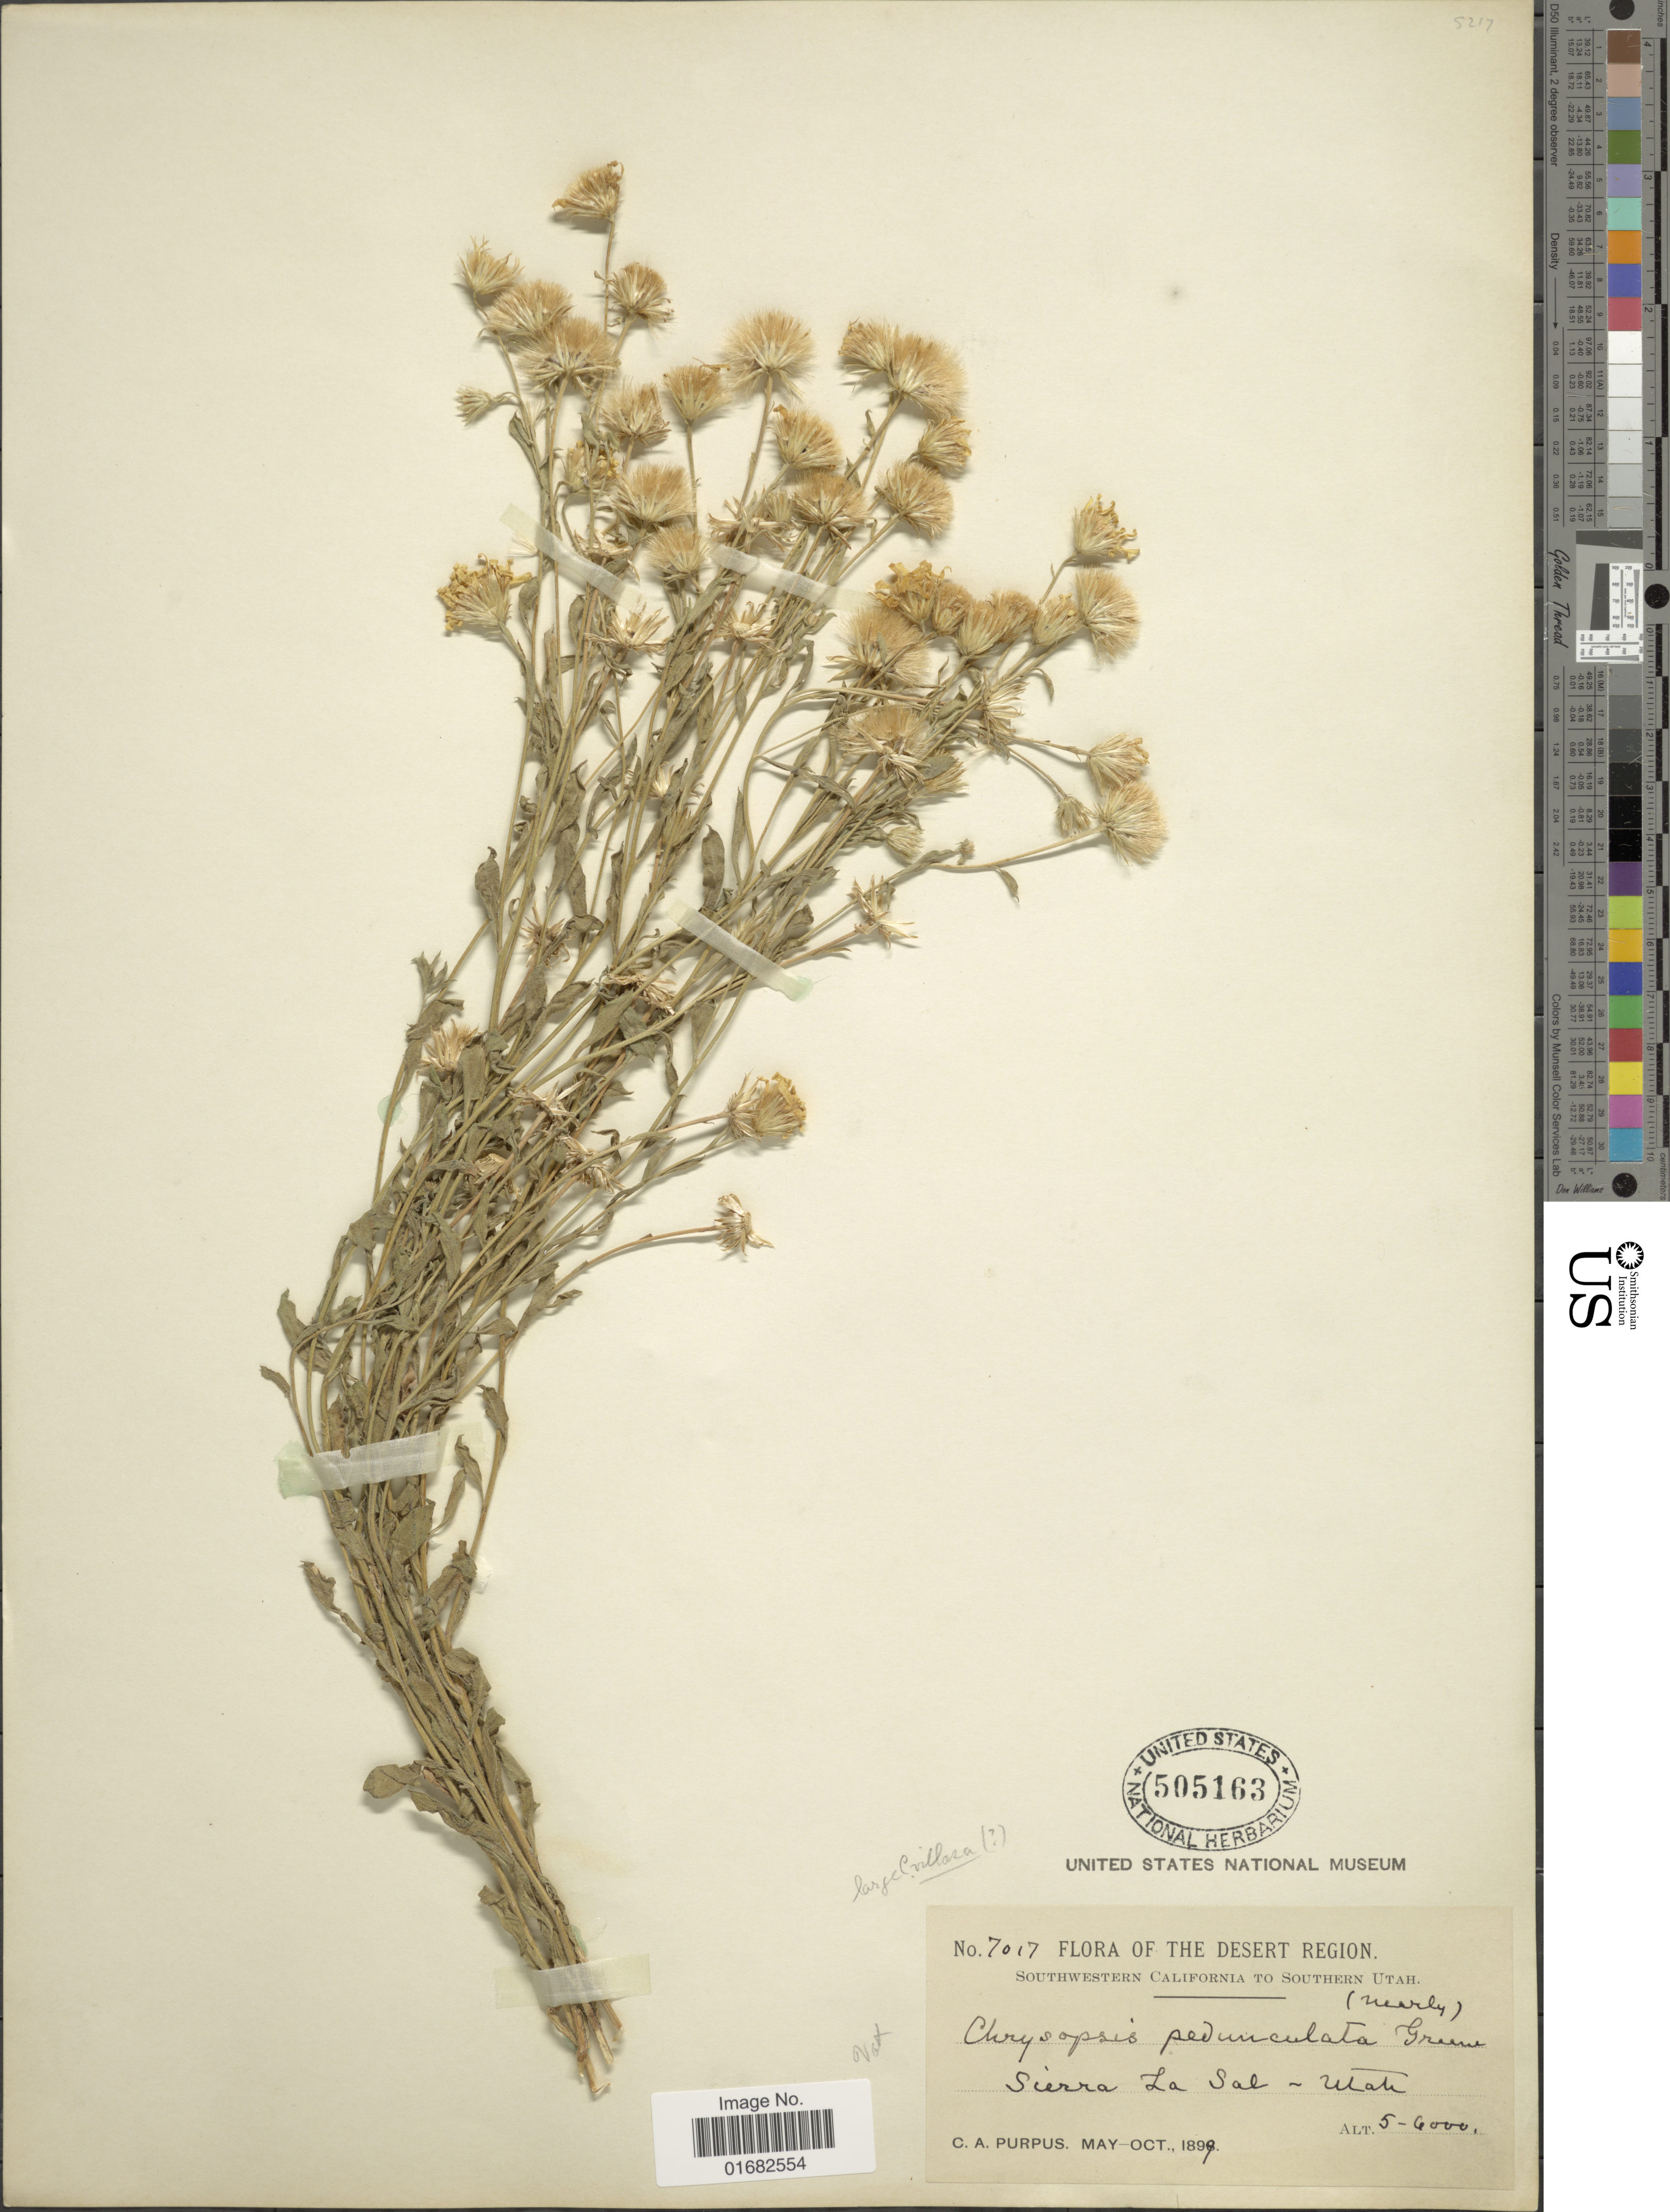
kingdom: Plantae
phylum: Tracheophyta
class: Magnoliopsida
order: Asterales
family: Asteraceae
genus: Heterotheca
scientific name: Heterotheca pedunculata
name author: Greene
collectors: C. A. Purpus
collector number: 7017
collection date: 1899-05/1899-10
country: United States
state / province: Utah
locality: Desert Region. Sierra La Sal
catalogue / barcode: US 505163